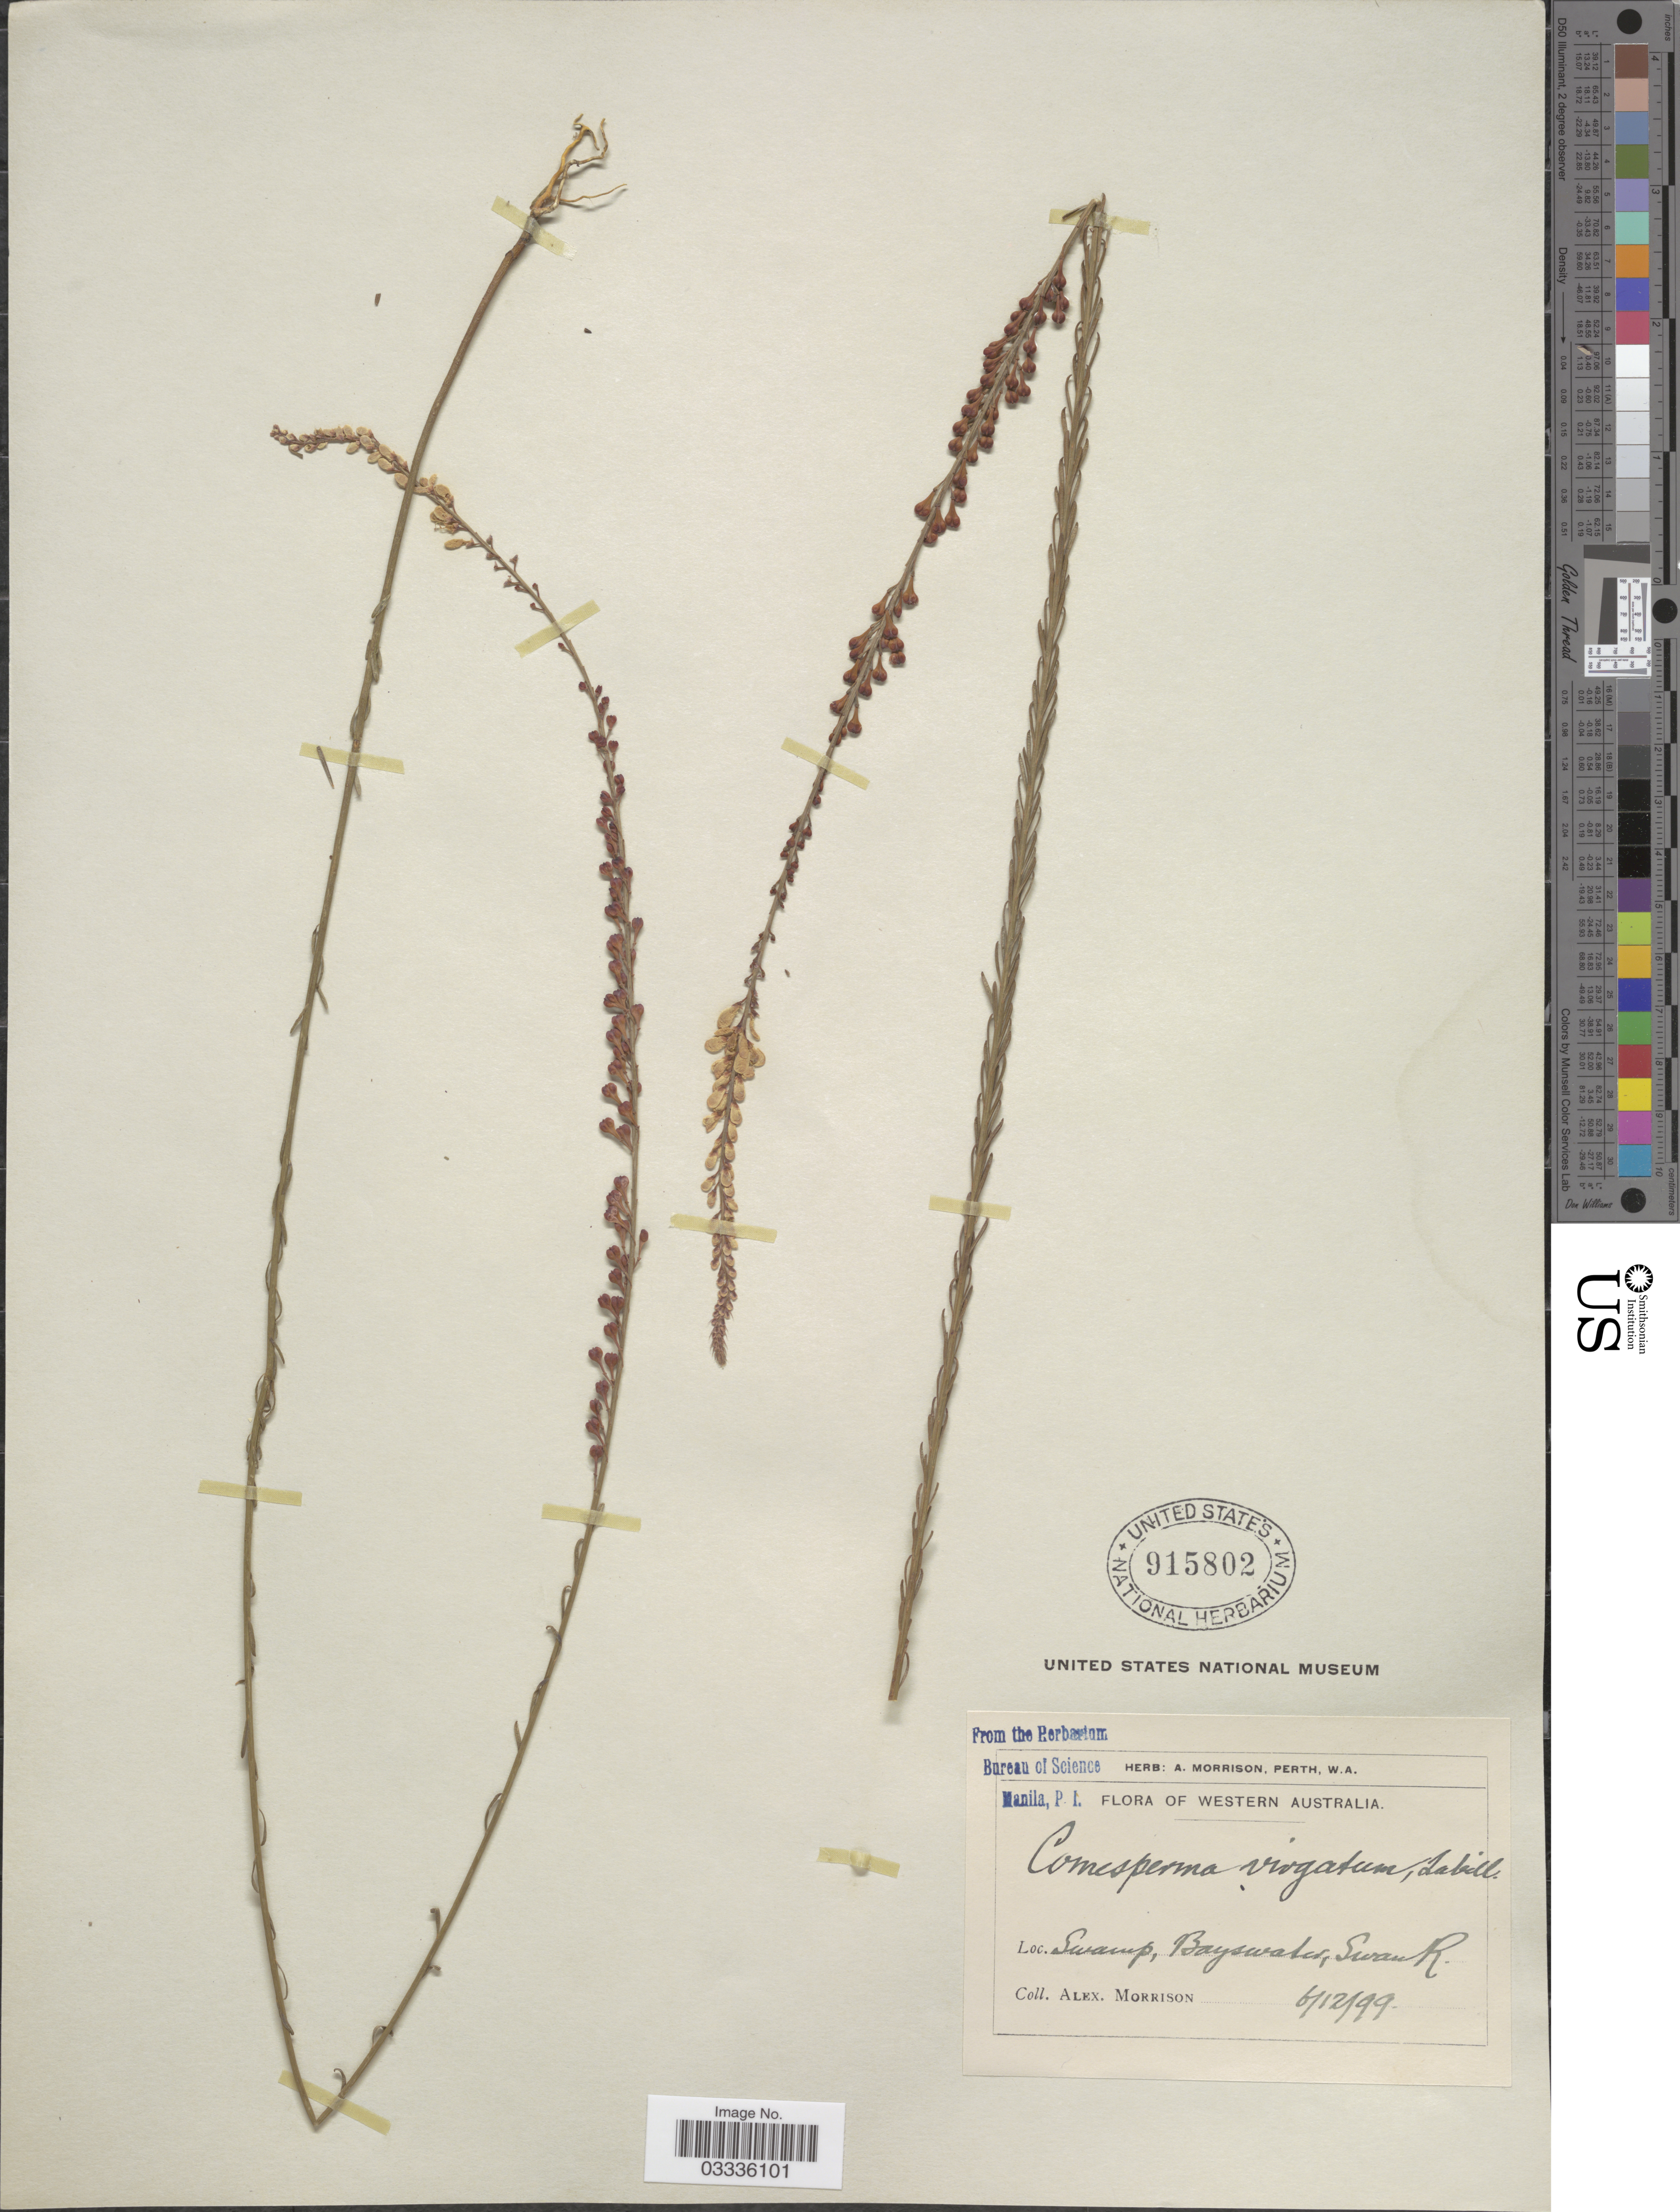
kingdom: Plantae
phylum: Tracheophyta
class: Magnoliopsida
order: Fabales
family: Polygalaceae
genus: Comesperma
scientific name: Comesperma virgatum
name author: Labill.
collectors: A. Morrison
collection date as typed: Transcribed d/m/y: 6/12/99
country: Australia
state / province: Western Australia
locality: Swmap, Bayswater, Swan R.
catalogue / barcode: US 915802